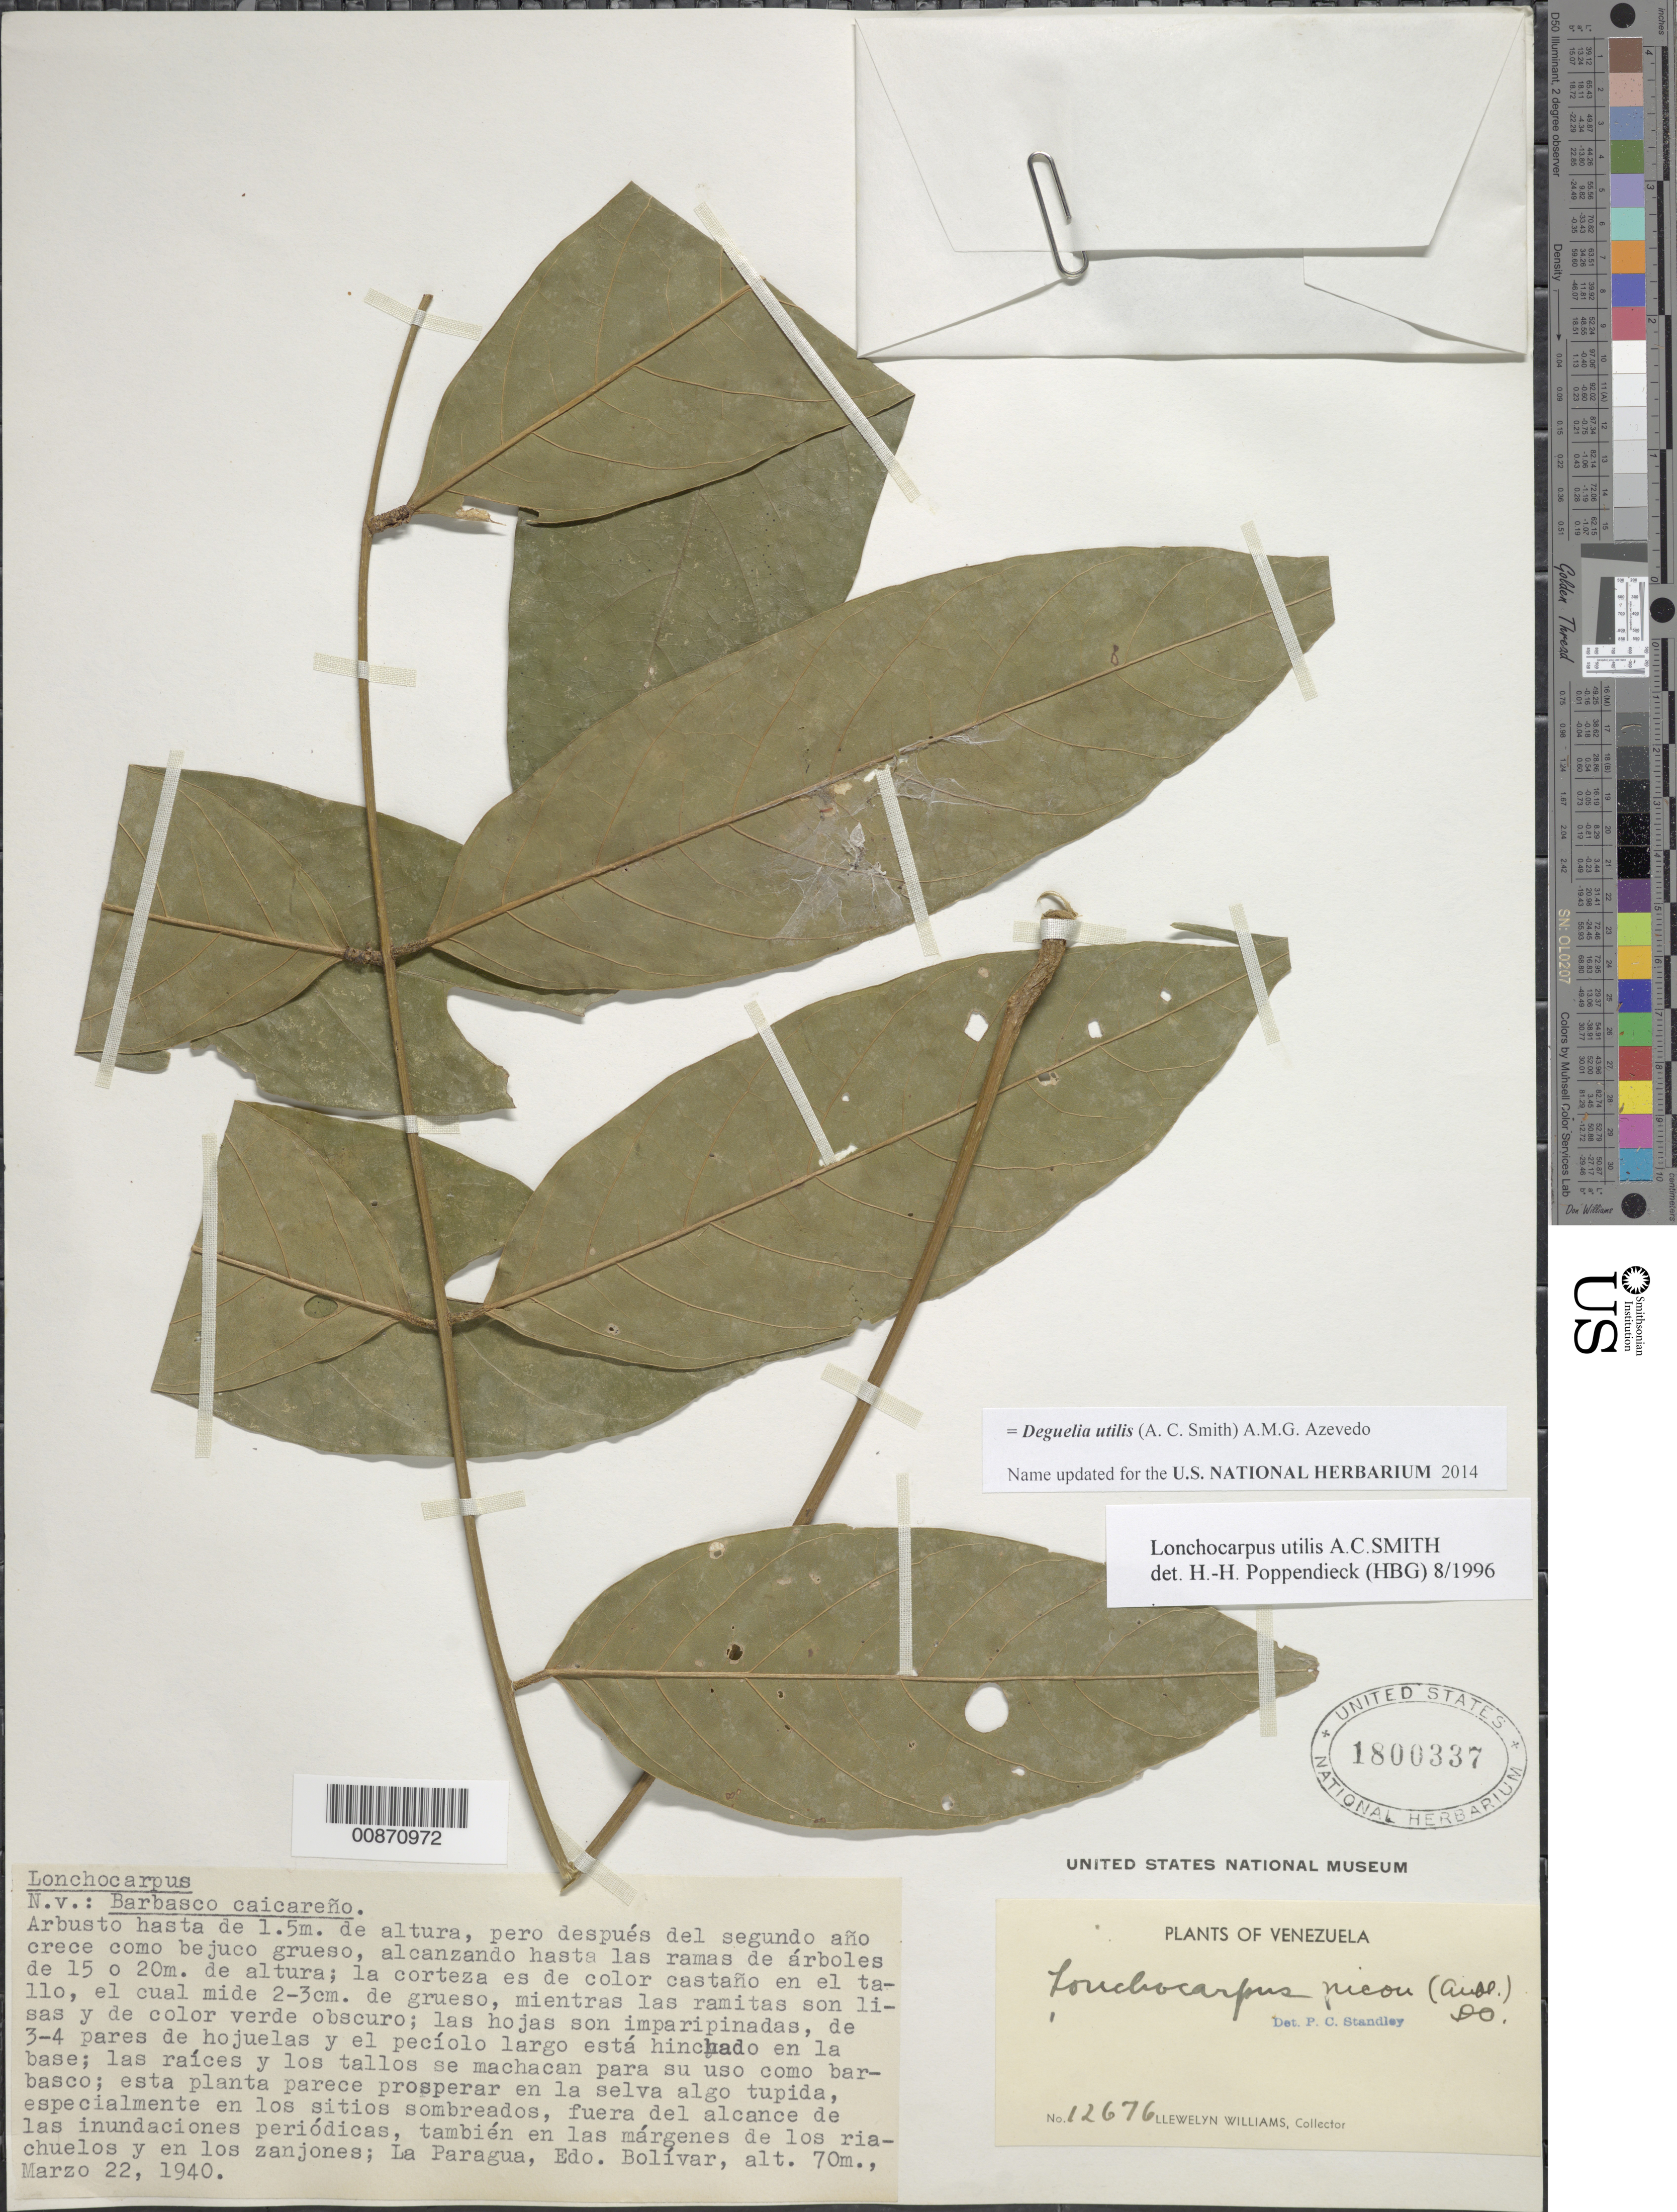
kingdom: Plantae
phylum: Tracheophyta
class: Magnoliopsida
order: Fabales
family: Fabaceae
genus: Deguelia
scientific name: Deguelia utilis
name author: (A.C. Sm.) A.M.G. Azevedo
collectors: Ll. Williams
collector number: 12676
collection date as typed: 22-Mar-40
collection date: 1940-03-22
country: Venezuela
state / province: Bolívar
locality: La Paragua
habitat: Planta parece prosperar en la selva algo tupida, especialmente en los sitios sombreados, fuera del alcance de las inundaciones periodicas, tambien…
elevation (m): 70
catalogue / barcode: US 1800337